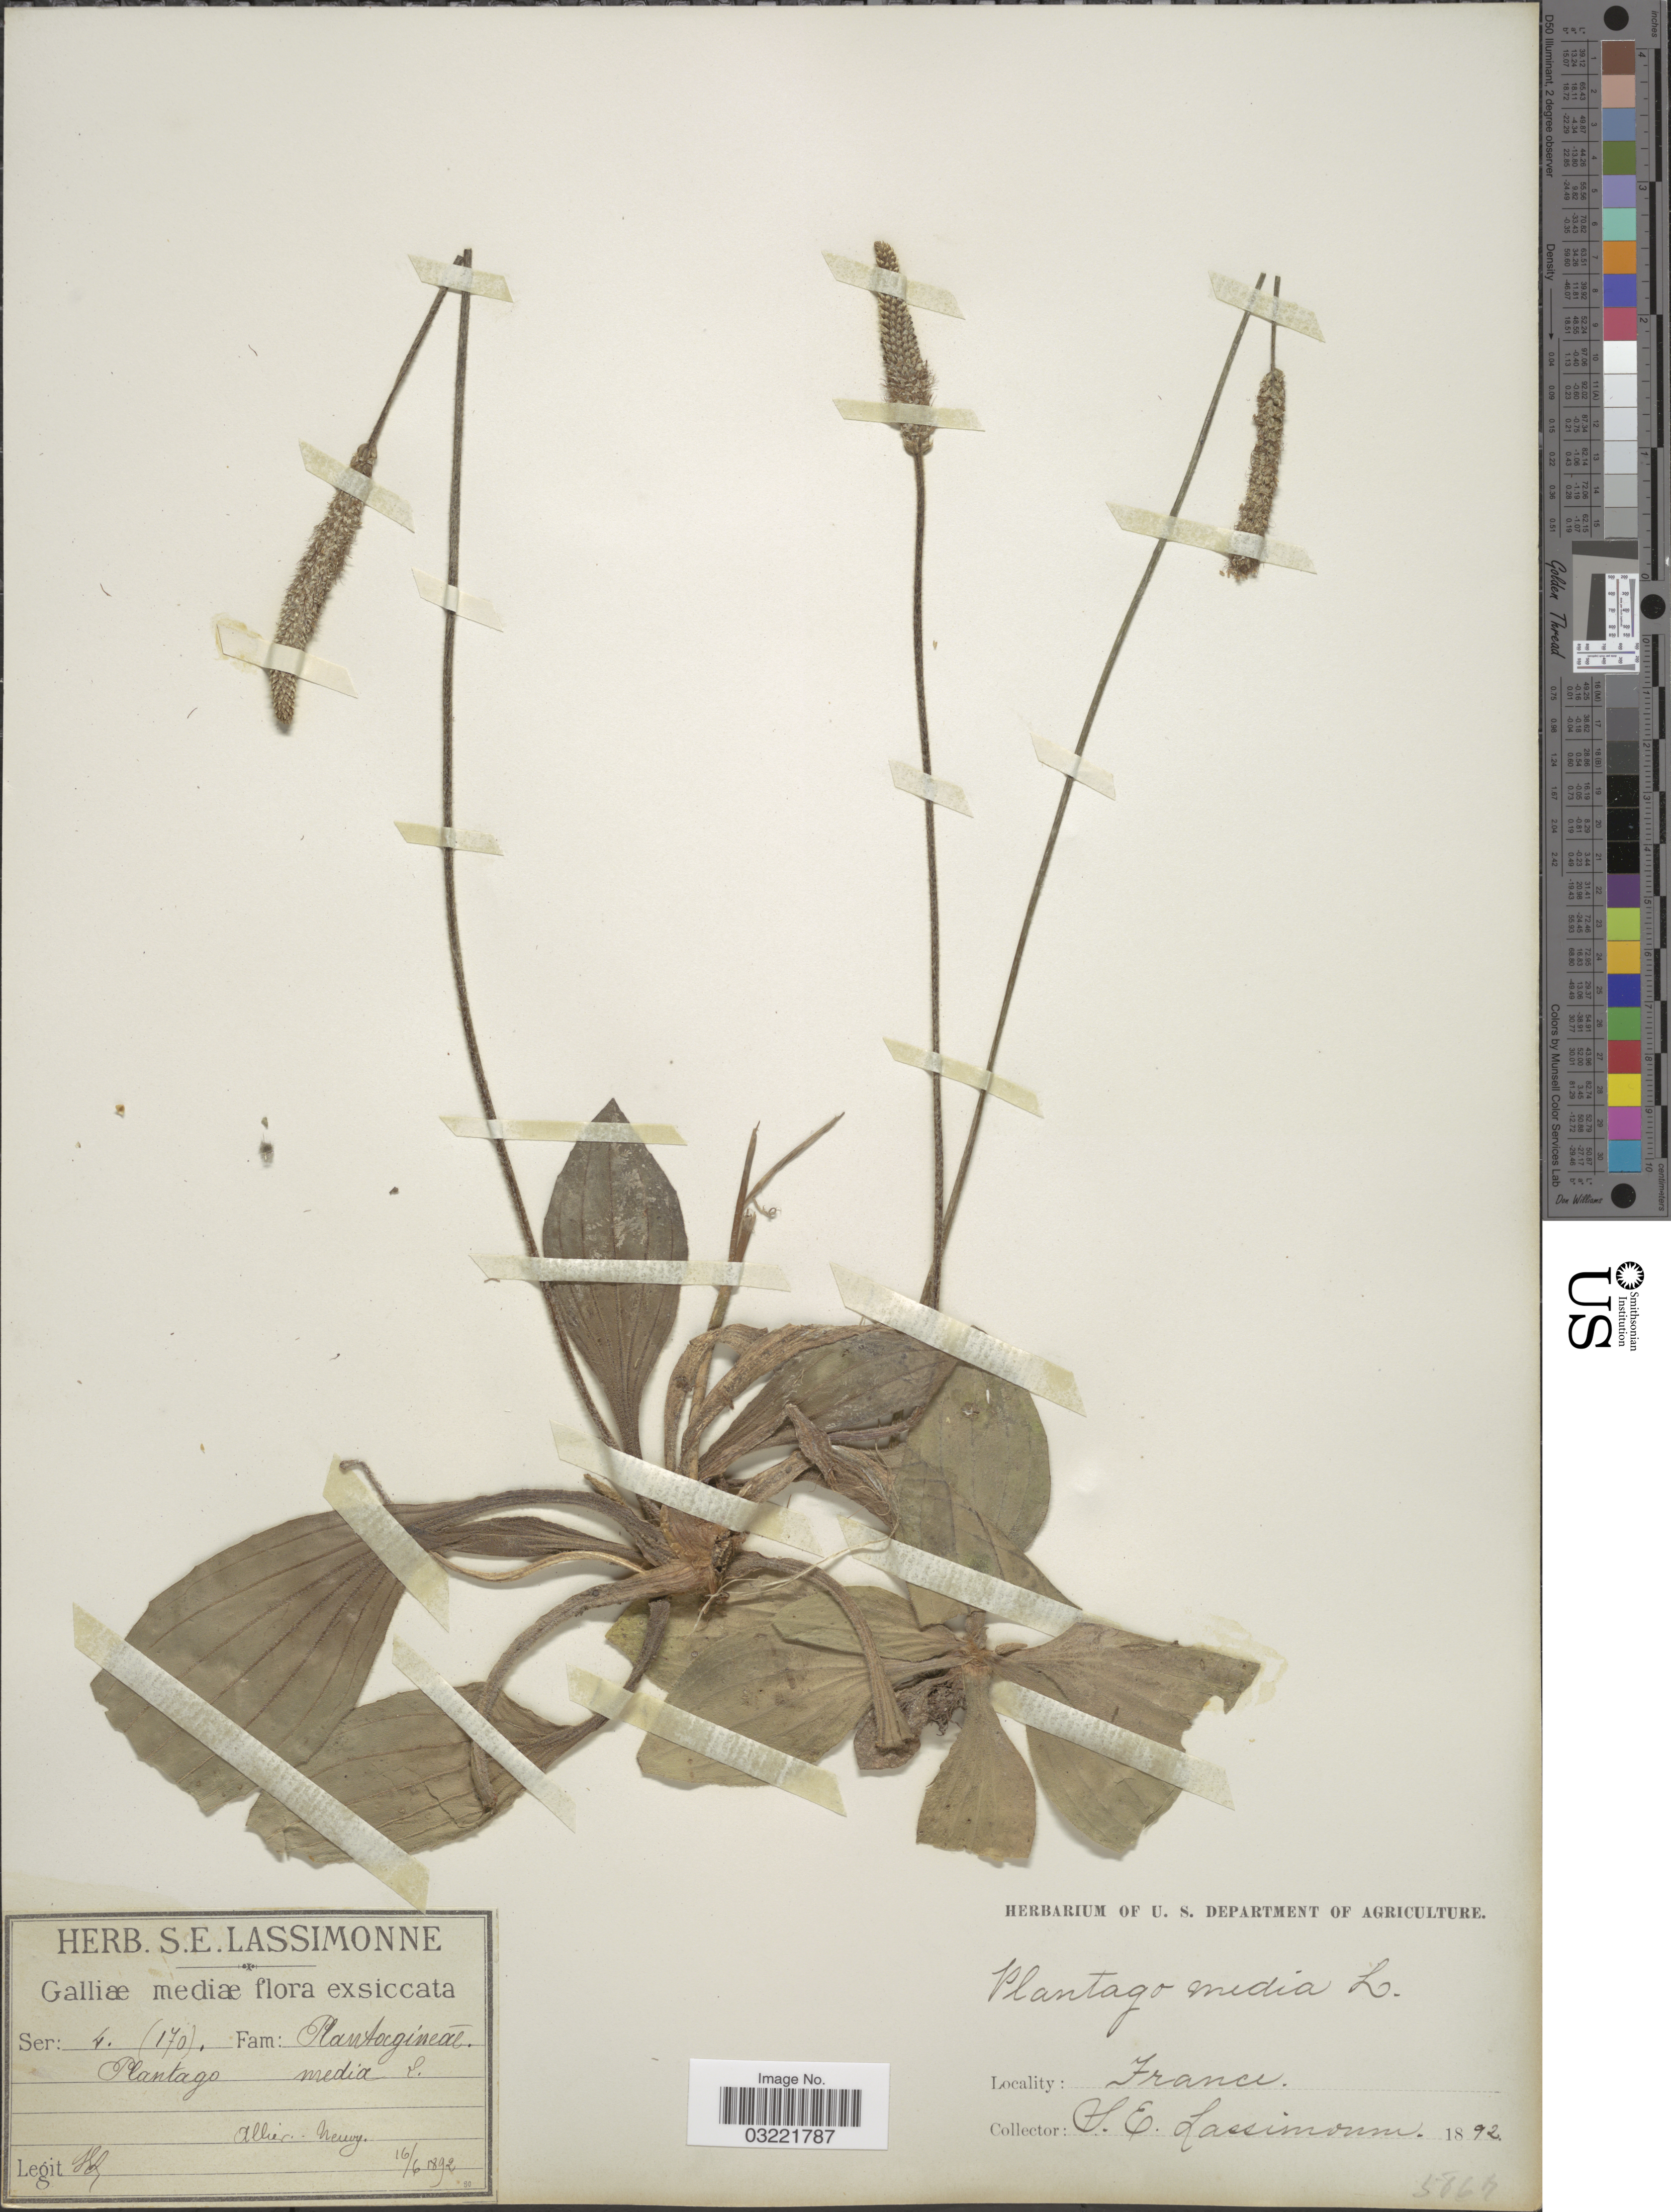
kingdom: Plantae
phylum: Tracheophyta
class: Magnoliopsida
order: Lamiales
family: Plantaginaceae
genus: Plantago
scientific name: Plantago media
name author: L.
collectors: S. Lassimonne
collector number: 4 (170)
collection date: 1892-06-16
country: France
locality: Galliæ mediæ. Allier. Neuvy